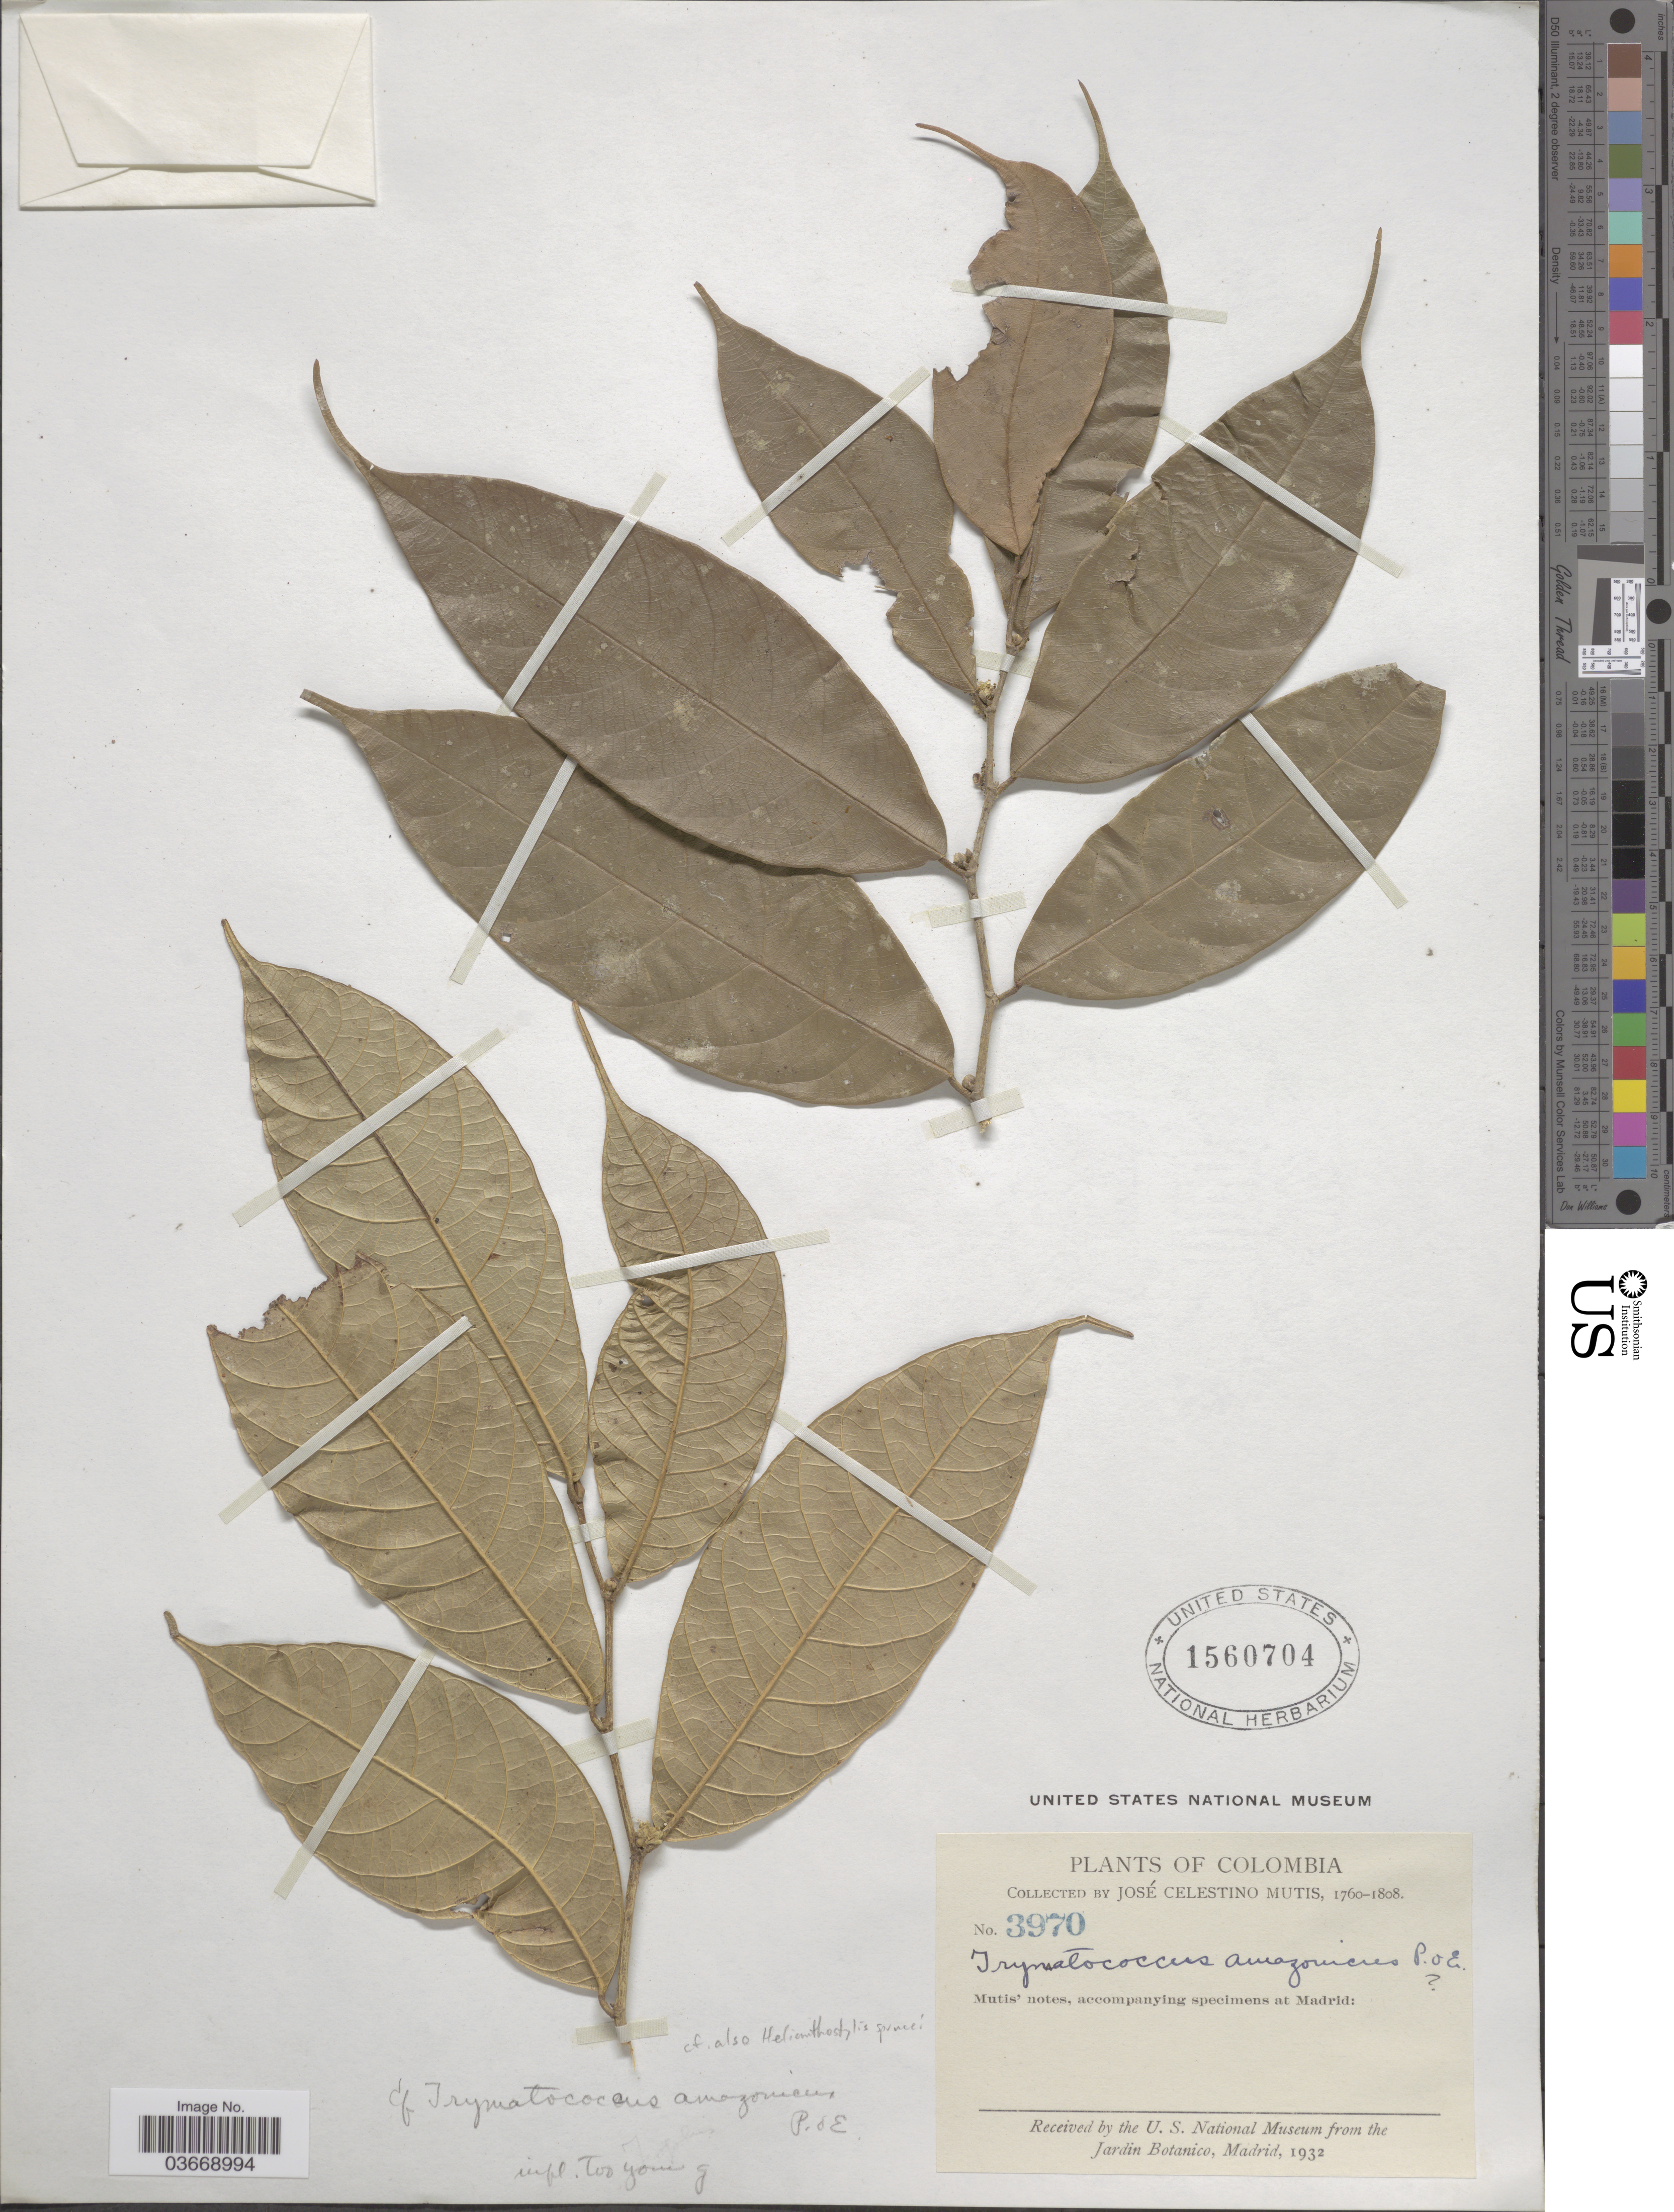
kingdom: Plantae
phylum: Tracheophyta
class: Magnoliopsida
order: Rosales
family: Moraceae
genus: Brosimum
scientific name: Brosimum amazonicum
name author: (Poepp. & Endl.) E. M. Gardner & Zerega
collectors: J. C. B. Mutis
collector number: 3970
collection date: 1760/1808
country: Colombia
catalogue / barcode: US 1560704